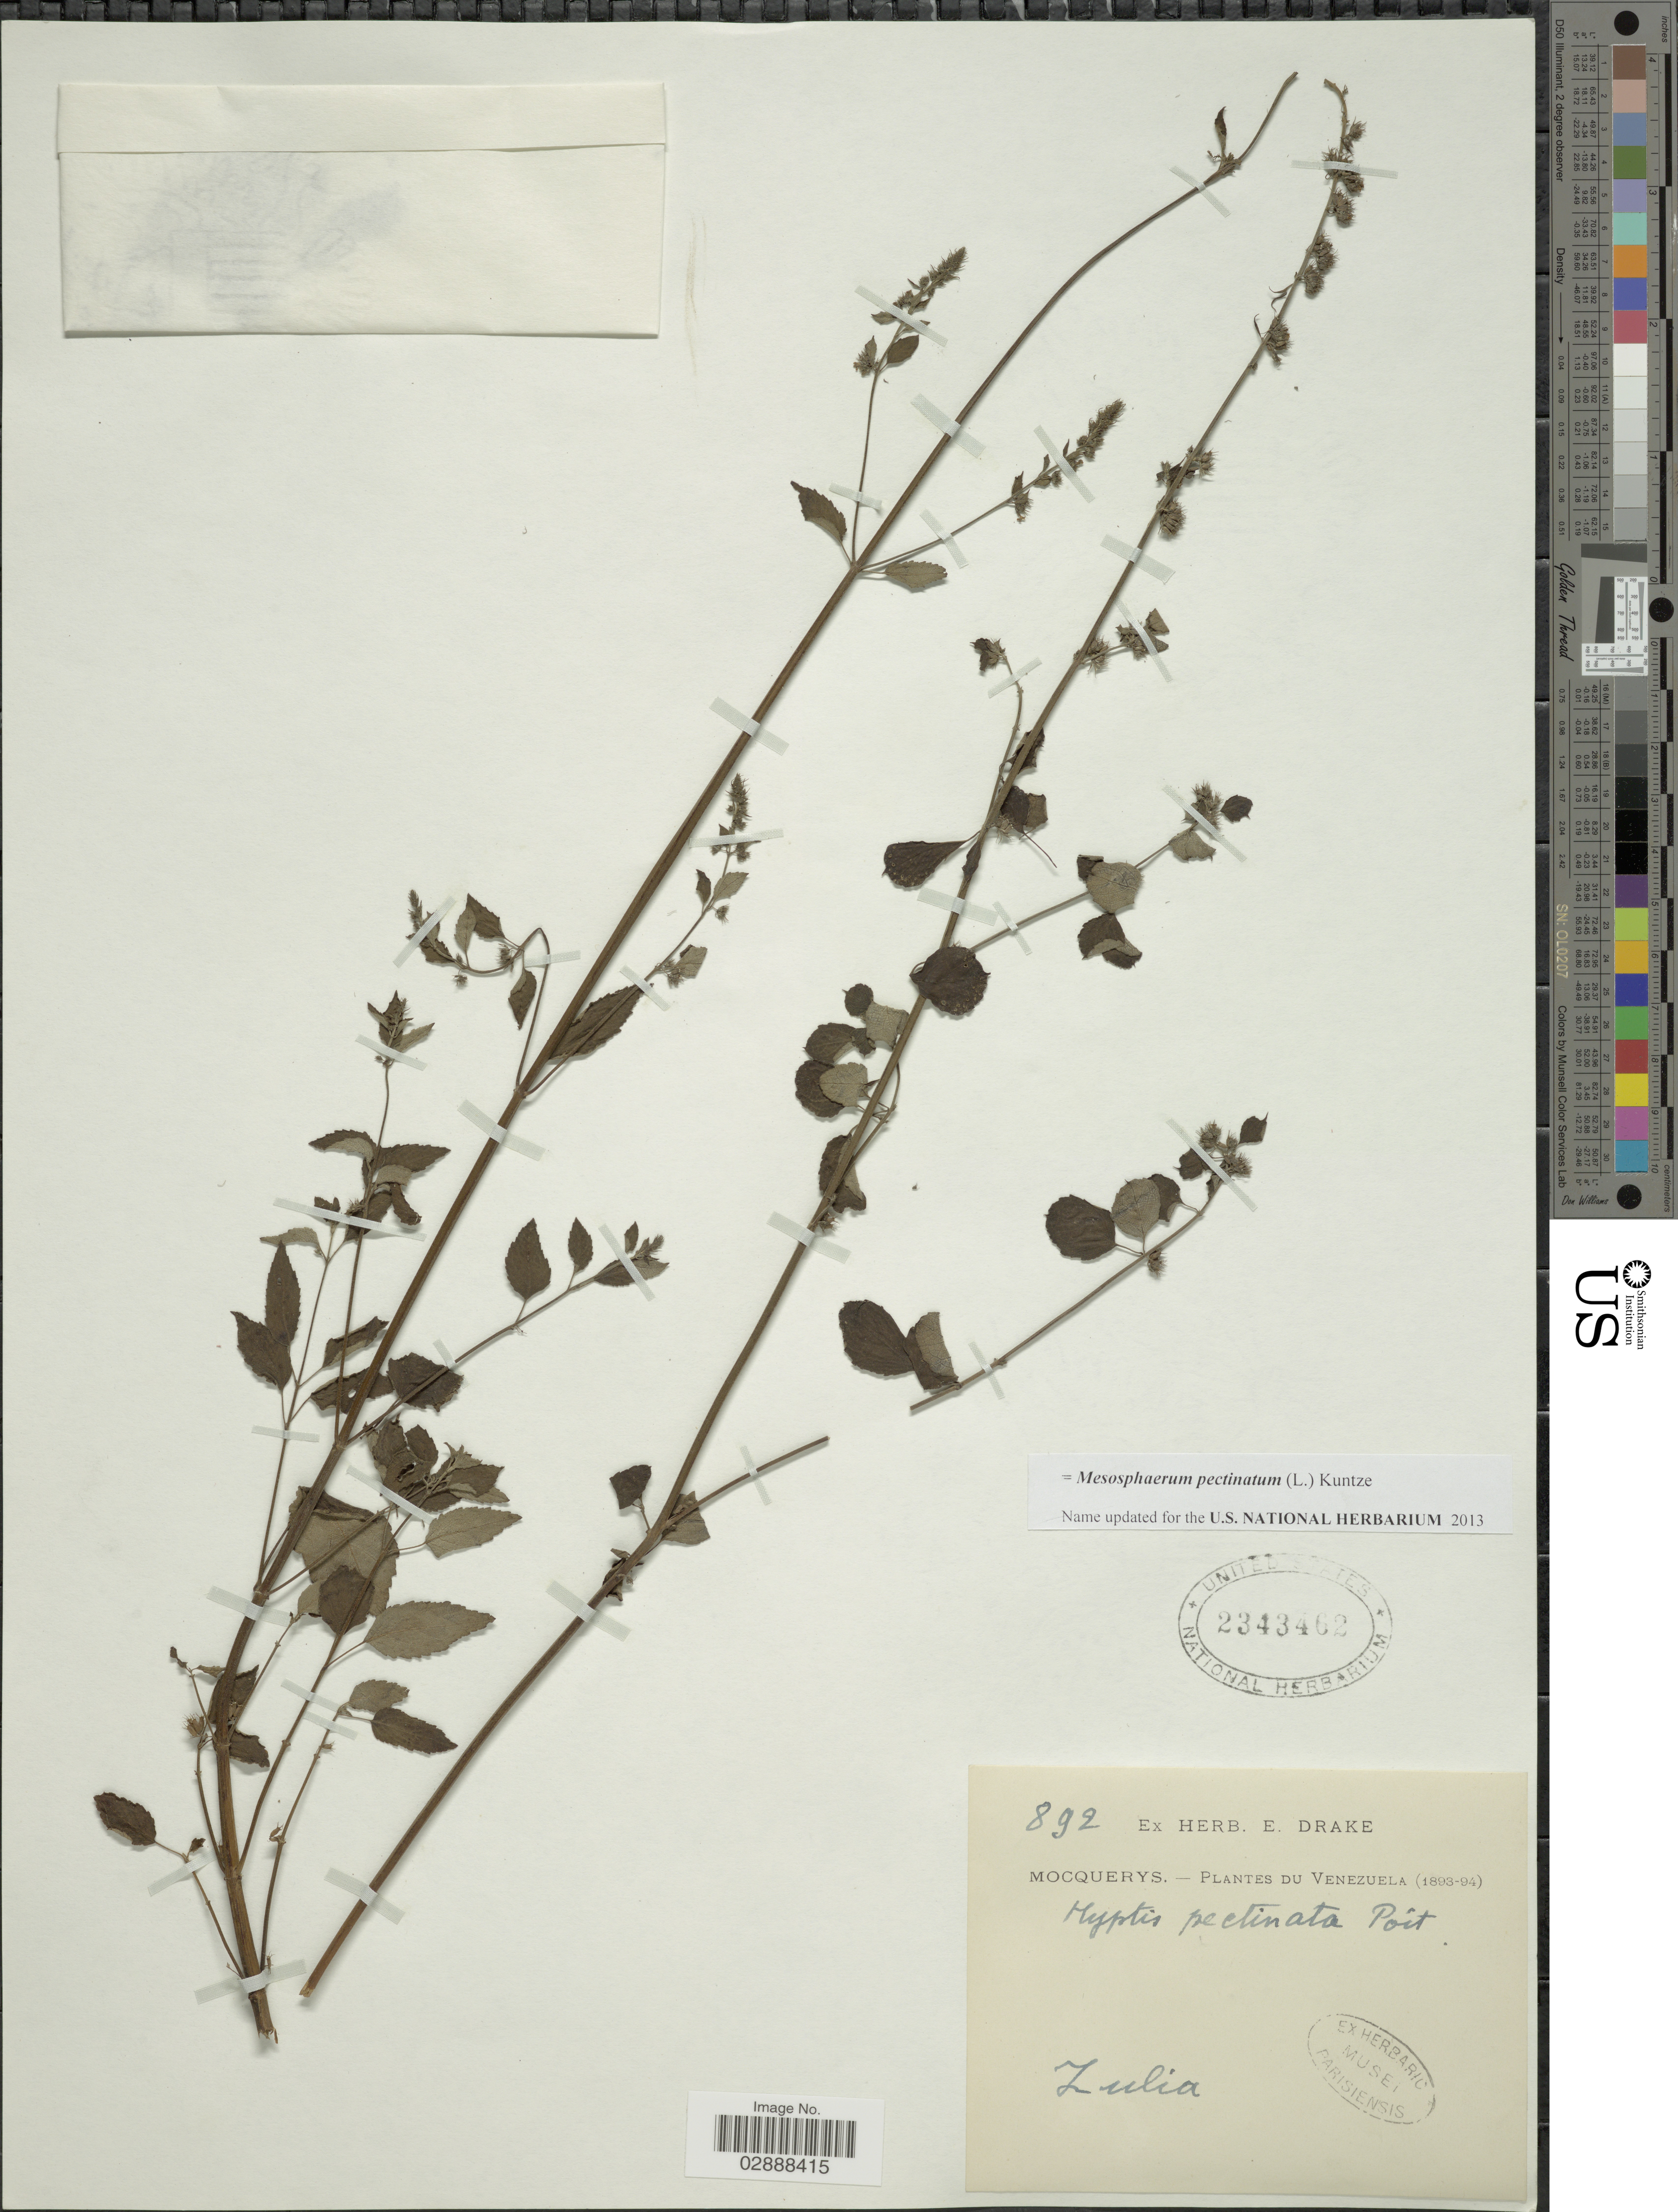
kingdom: Plantae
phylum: Tracheophyta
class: Magnoliopsida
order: Lamiales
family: Lamiaceae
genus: Mesosphaerum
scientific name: Mesosphaerum pectinatum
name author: (L.) Kuntze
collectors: A. Mocquerys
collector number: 892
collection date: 1893/1894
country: Venezuela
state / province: Zulia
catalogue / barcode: US 2343462